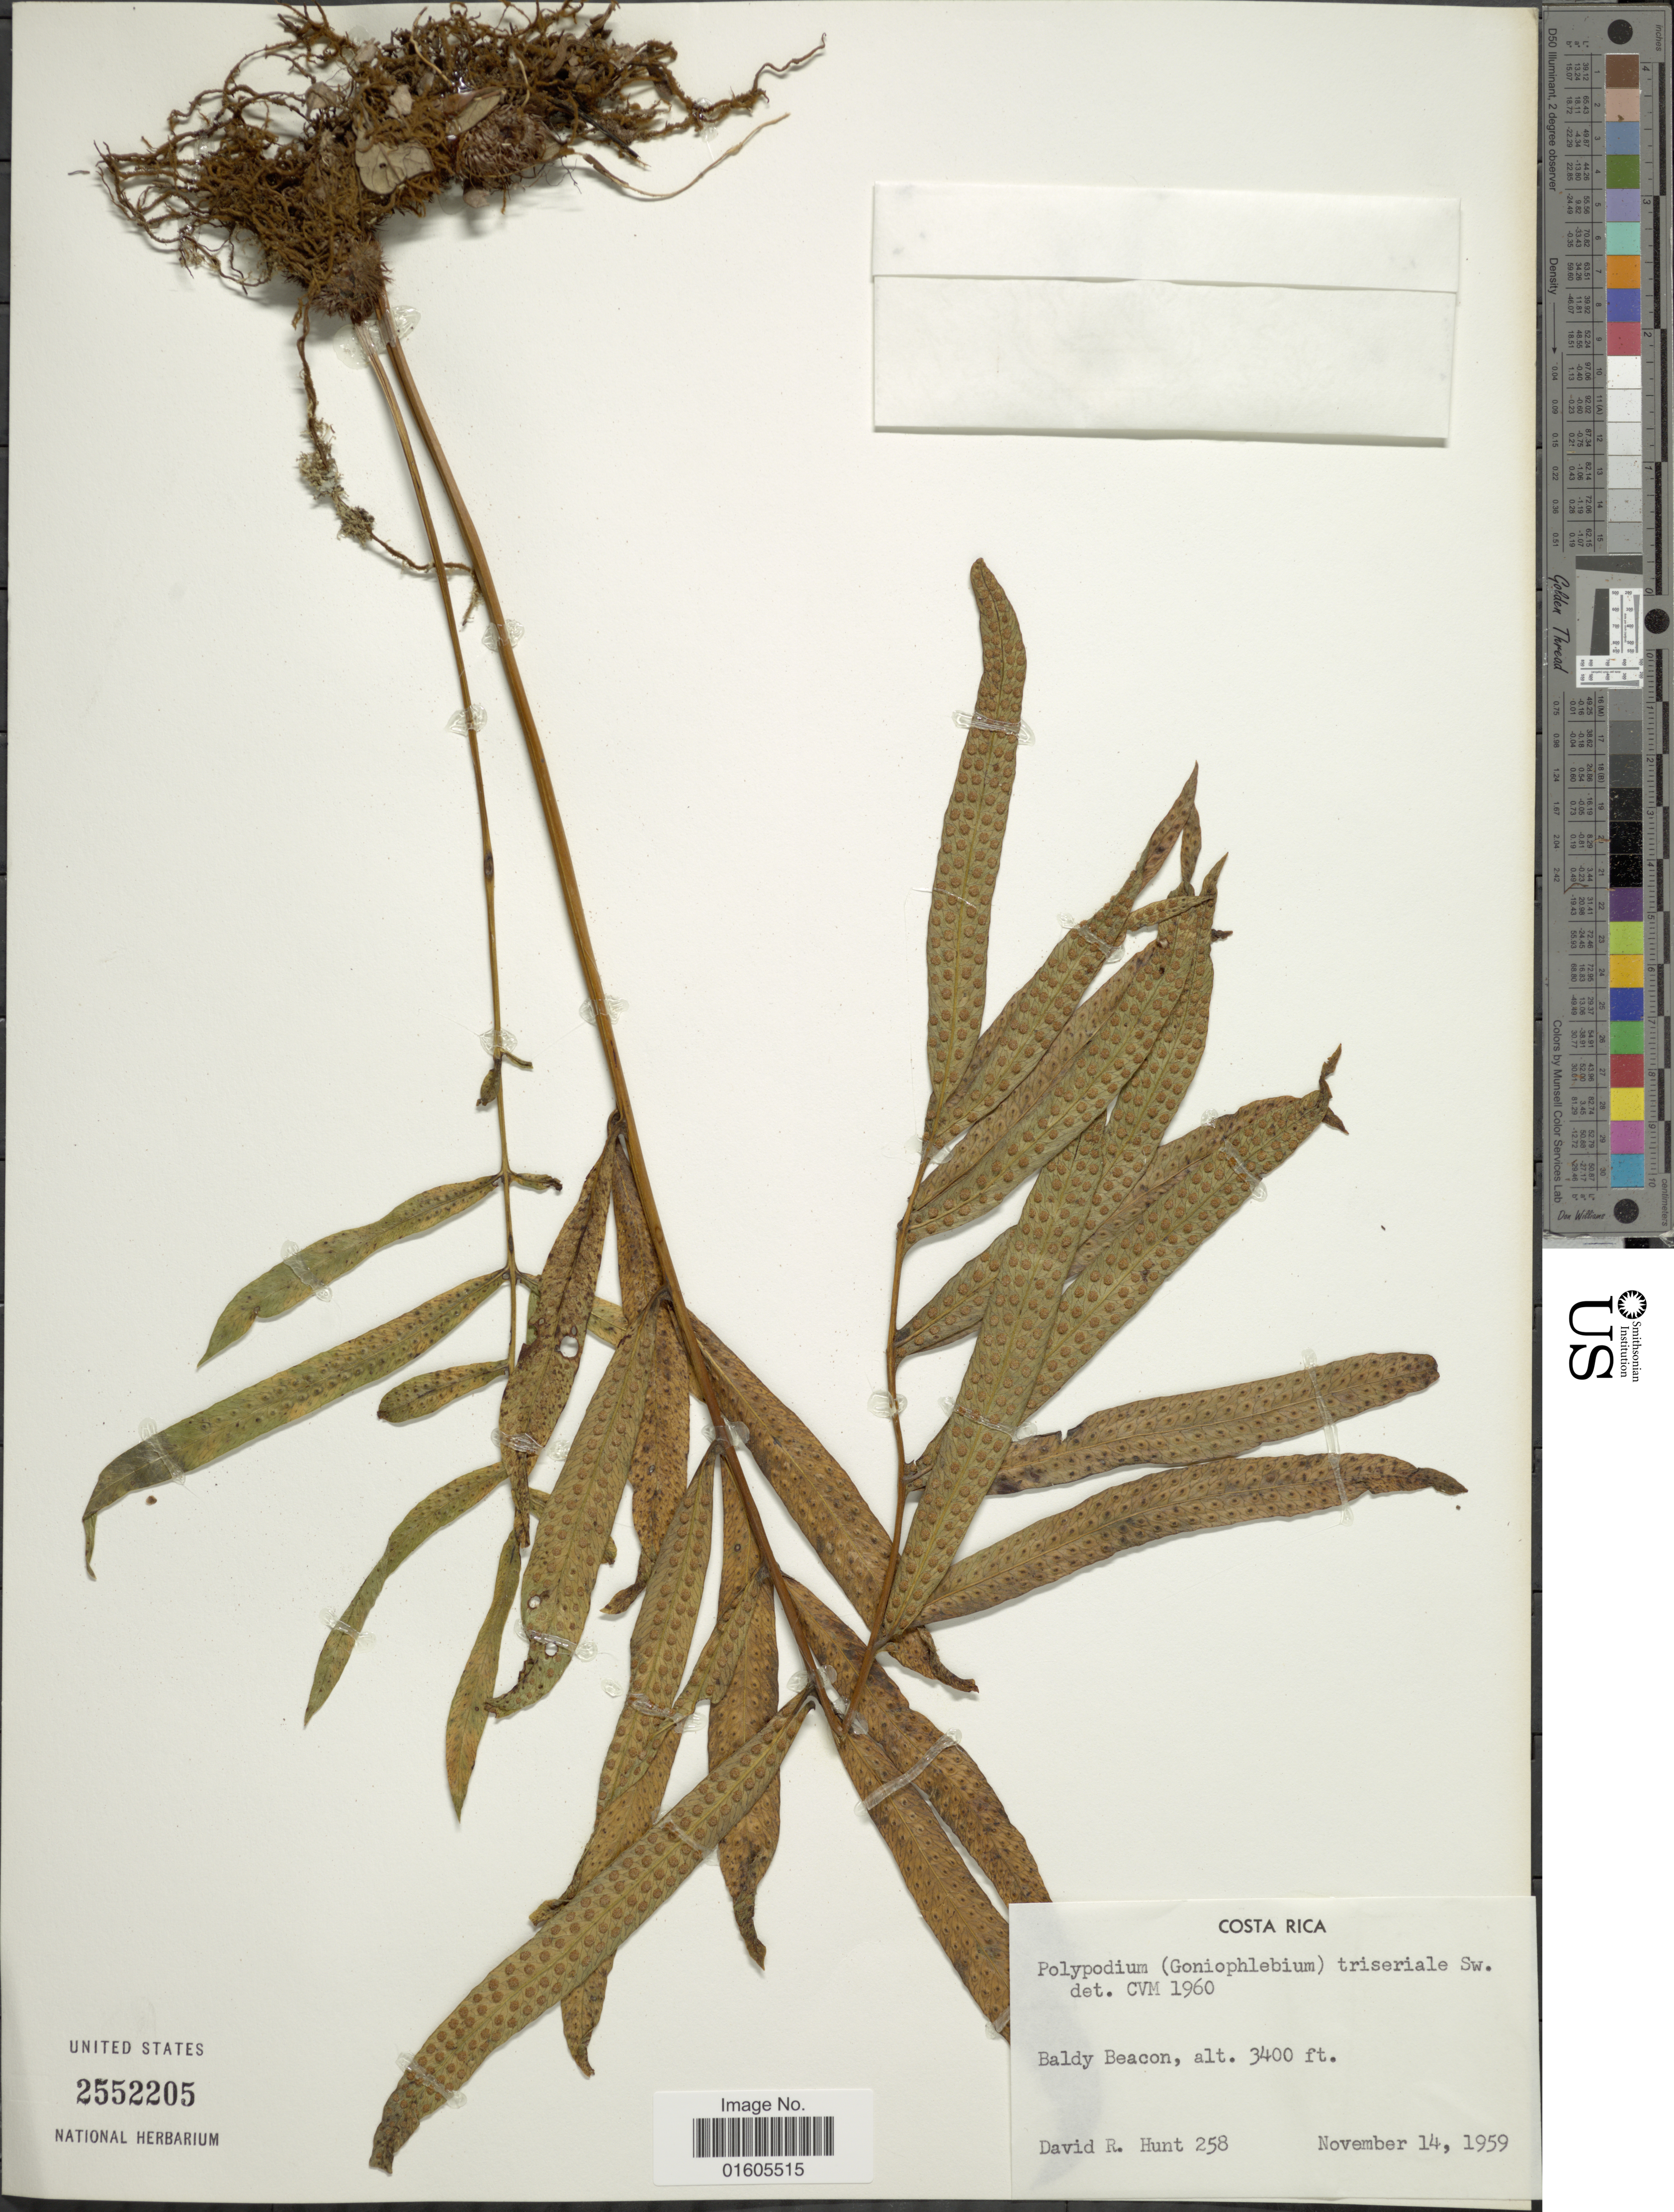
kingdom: Plantae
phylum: Tracheophyta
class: Polypodiopsida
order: Polypodiales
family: Polypodiaceae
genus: Serpocaulon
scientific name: Serpocaulon triseriale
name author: (Sw.) A.R. Sm.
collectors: D. R. Hunt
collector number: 258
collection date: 1959-11-14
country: Costa Rica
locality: Baldy Beacon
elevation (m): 1036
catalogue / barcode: US 2552205